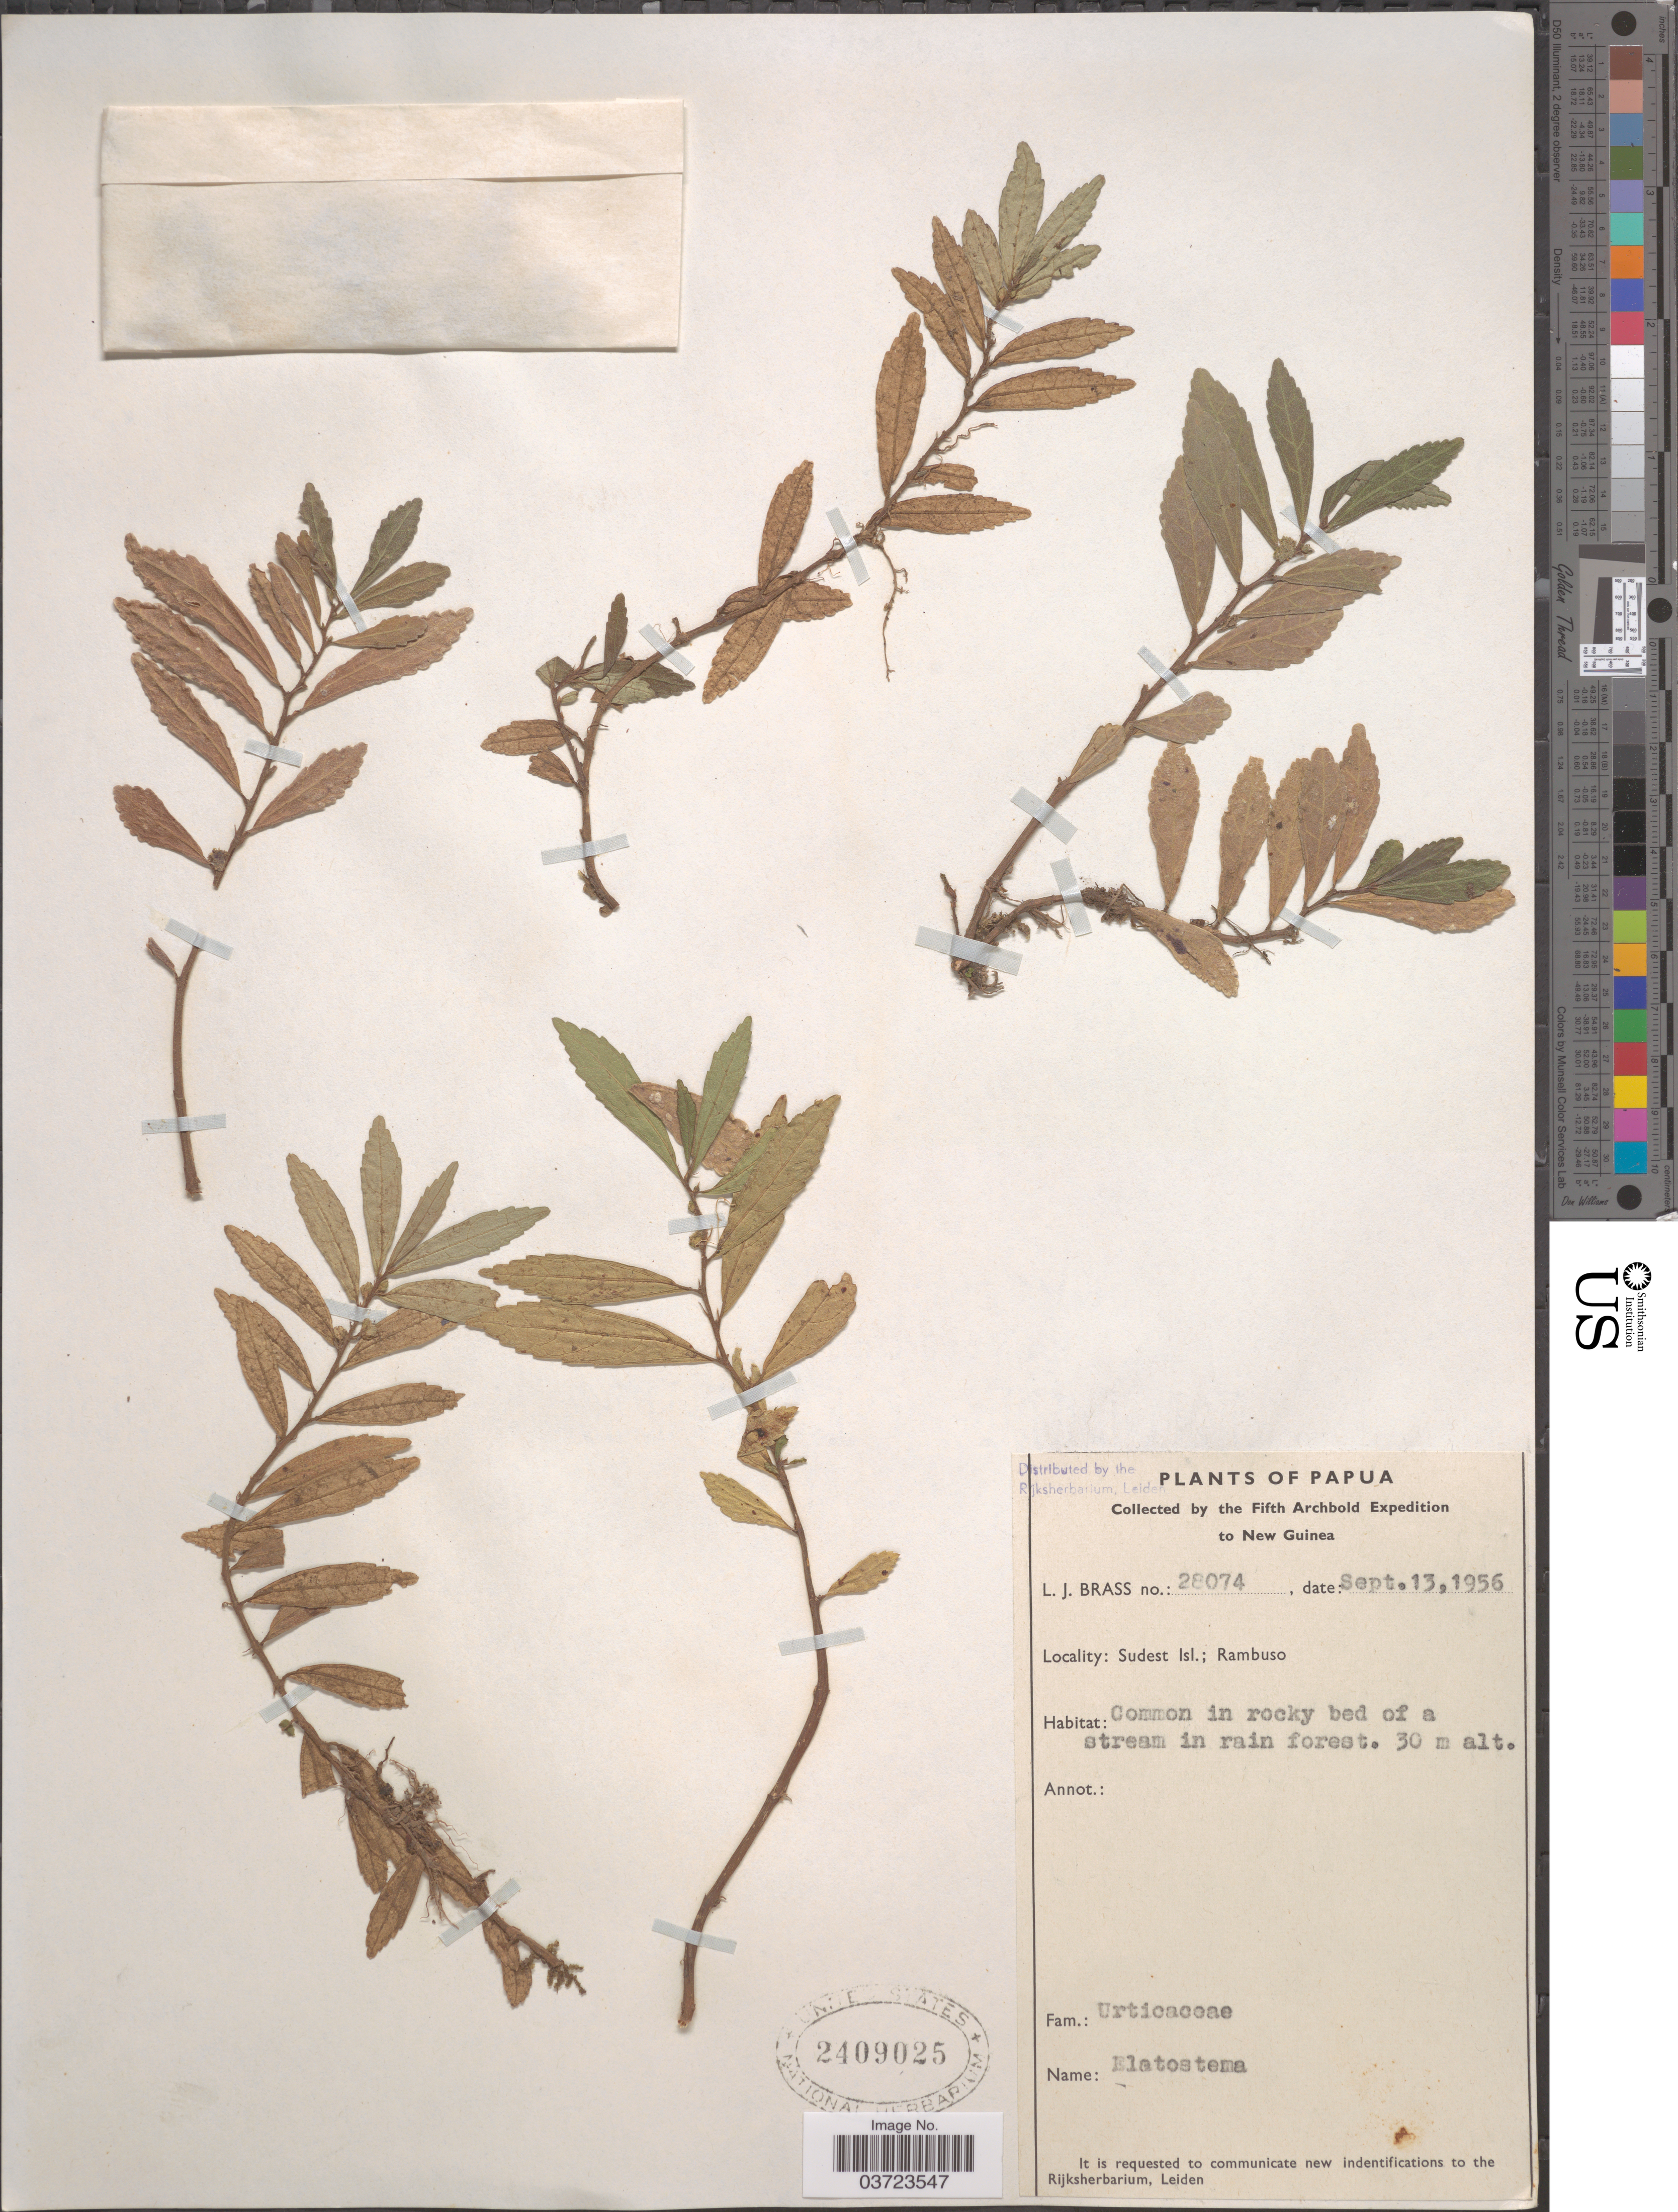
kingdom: Plantae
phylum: Tracheophyta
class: Magnoliopsida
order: Rosales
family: Urticaceae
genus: Elatostema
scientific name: Elatostema sp.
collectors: L. J. Brass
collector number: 28074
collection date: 1956-09-13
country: Papua New Guinea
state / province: Milne Bay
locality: Papua. New Guinea. Sudest Isl.; Rambuso.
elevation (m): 30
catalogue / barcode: US 2409025